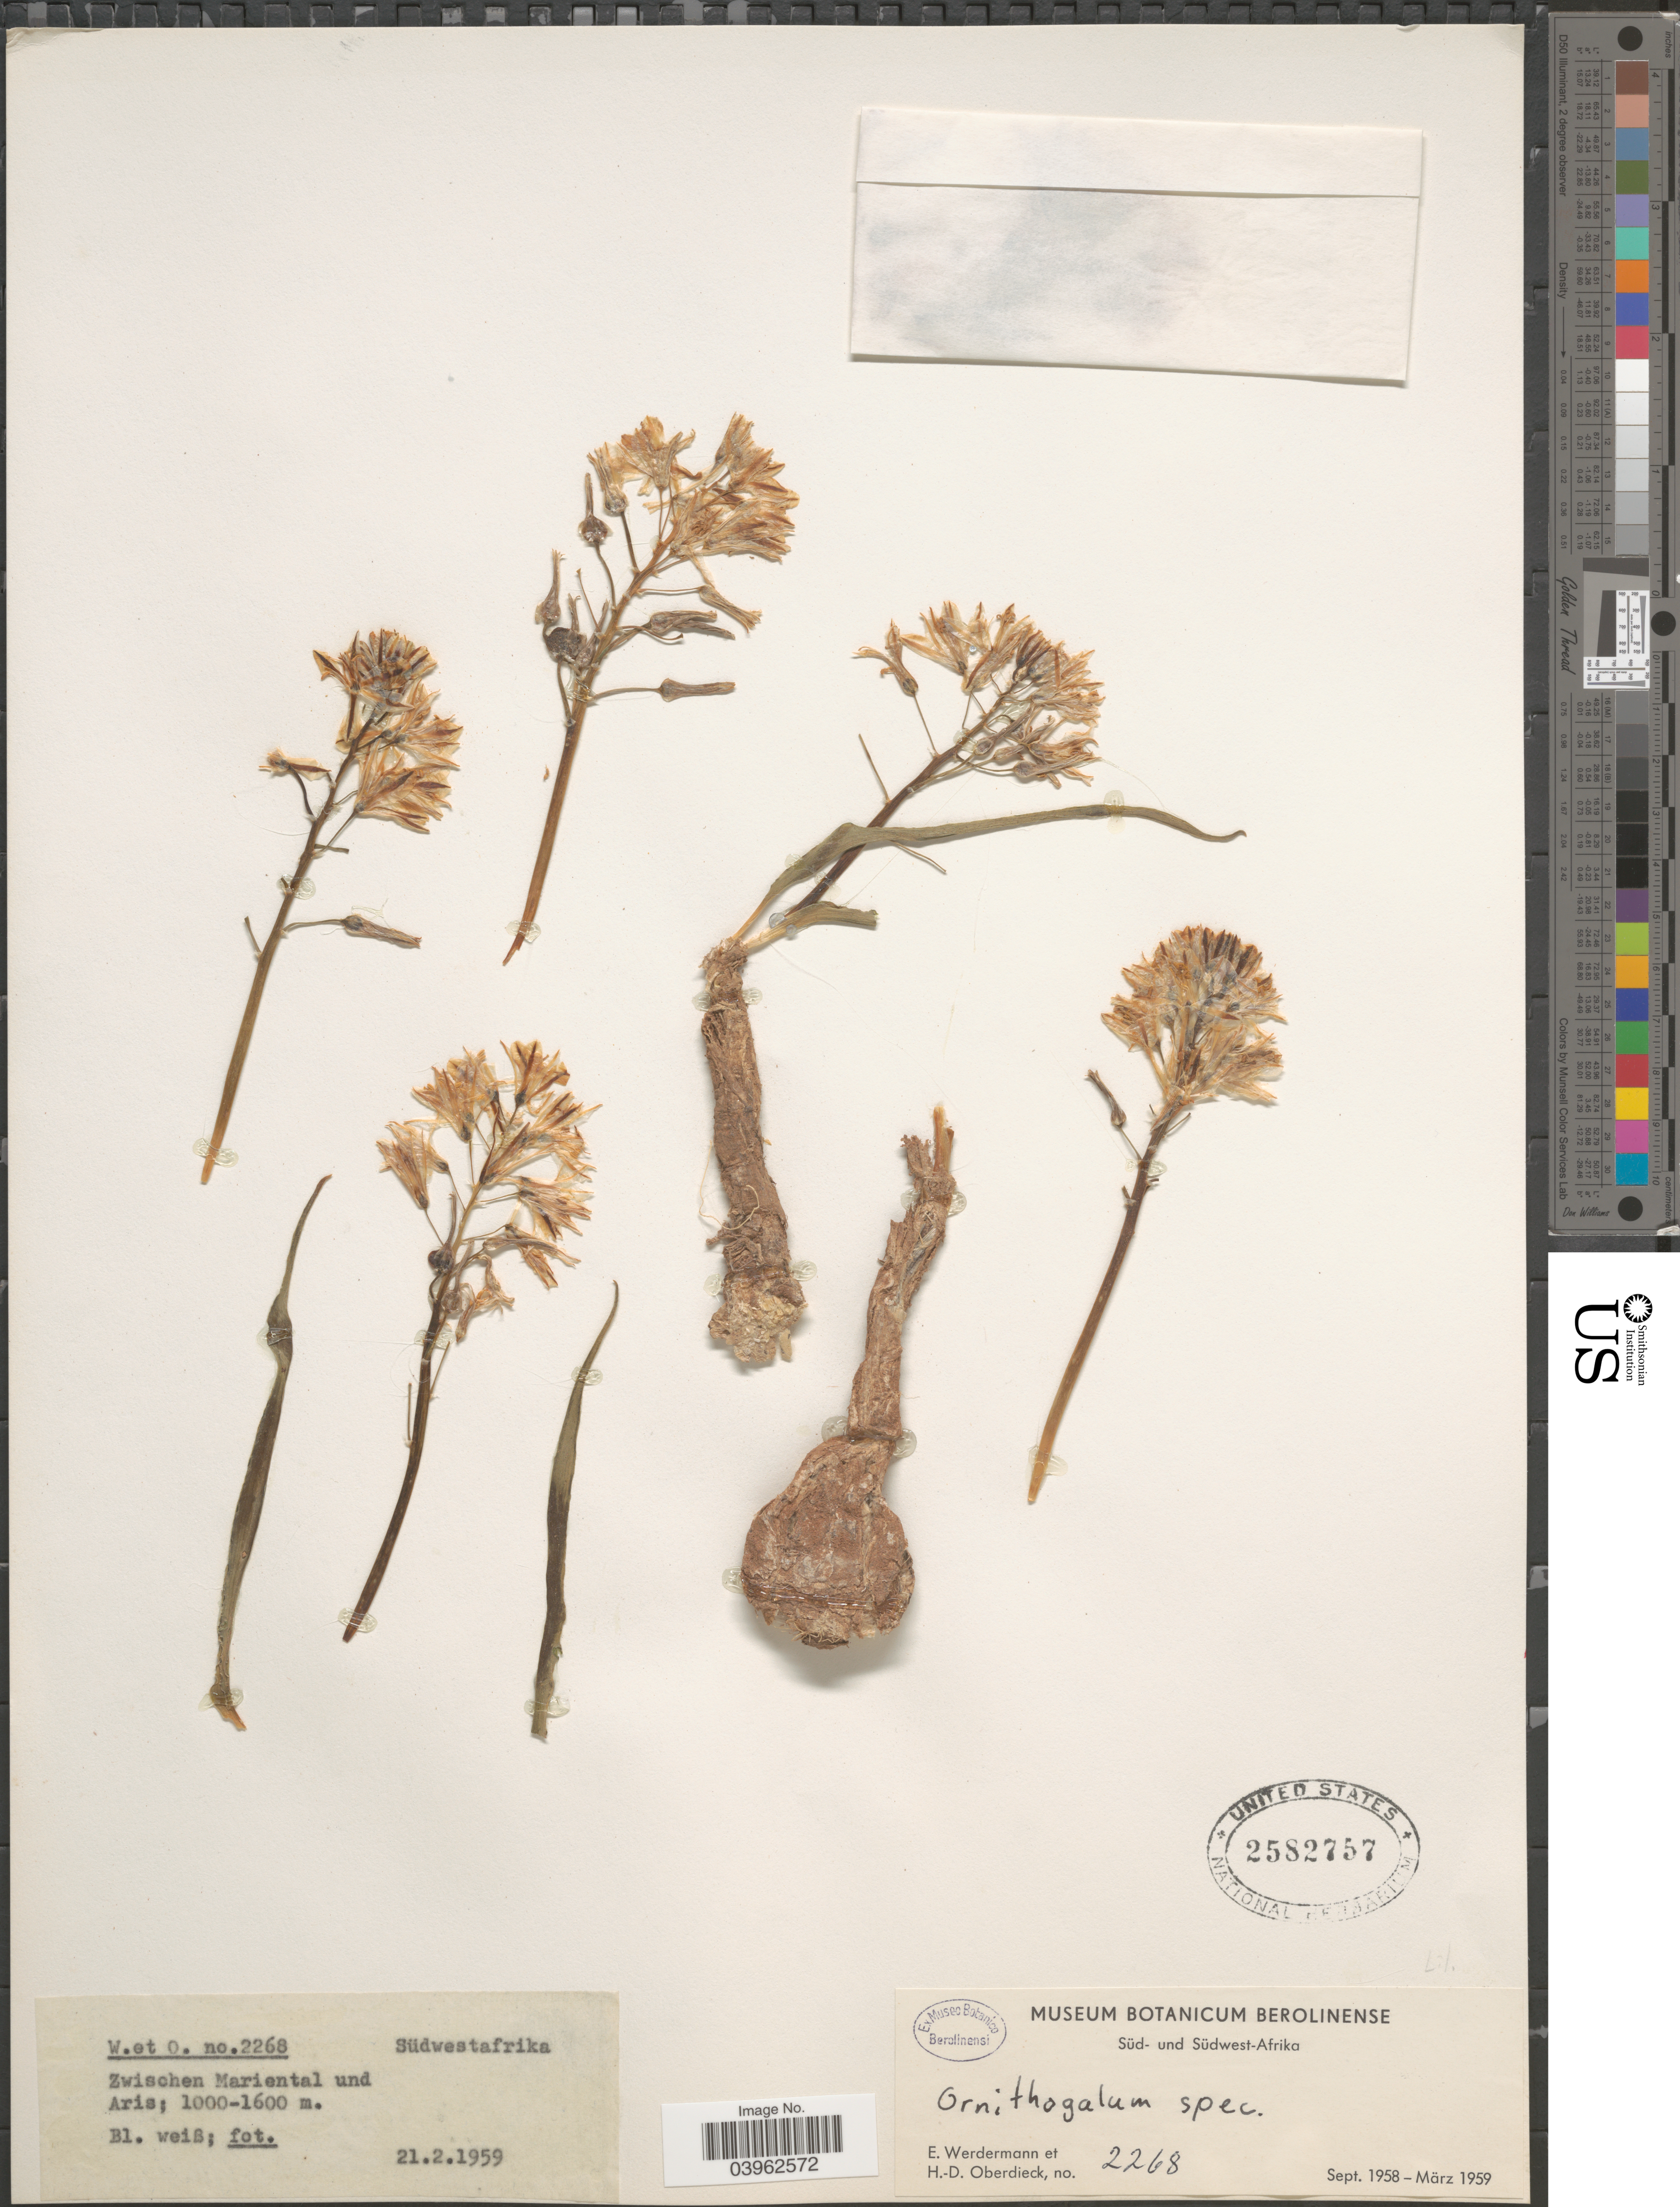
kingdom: Plantae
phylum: Tracheophyta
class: Liliopsida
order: Asparagales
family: Asparagaceae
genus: Ornithogalum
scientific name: Ornithogalum sp.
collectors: E. Werdermann & H. Oberdieck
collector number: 2268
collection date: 1959-02-21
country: Namibia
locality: Südwestafrika. Zwischen Mariental und Aris.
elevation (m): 1000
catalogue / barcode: US 2582757